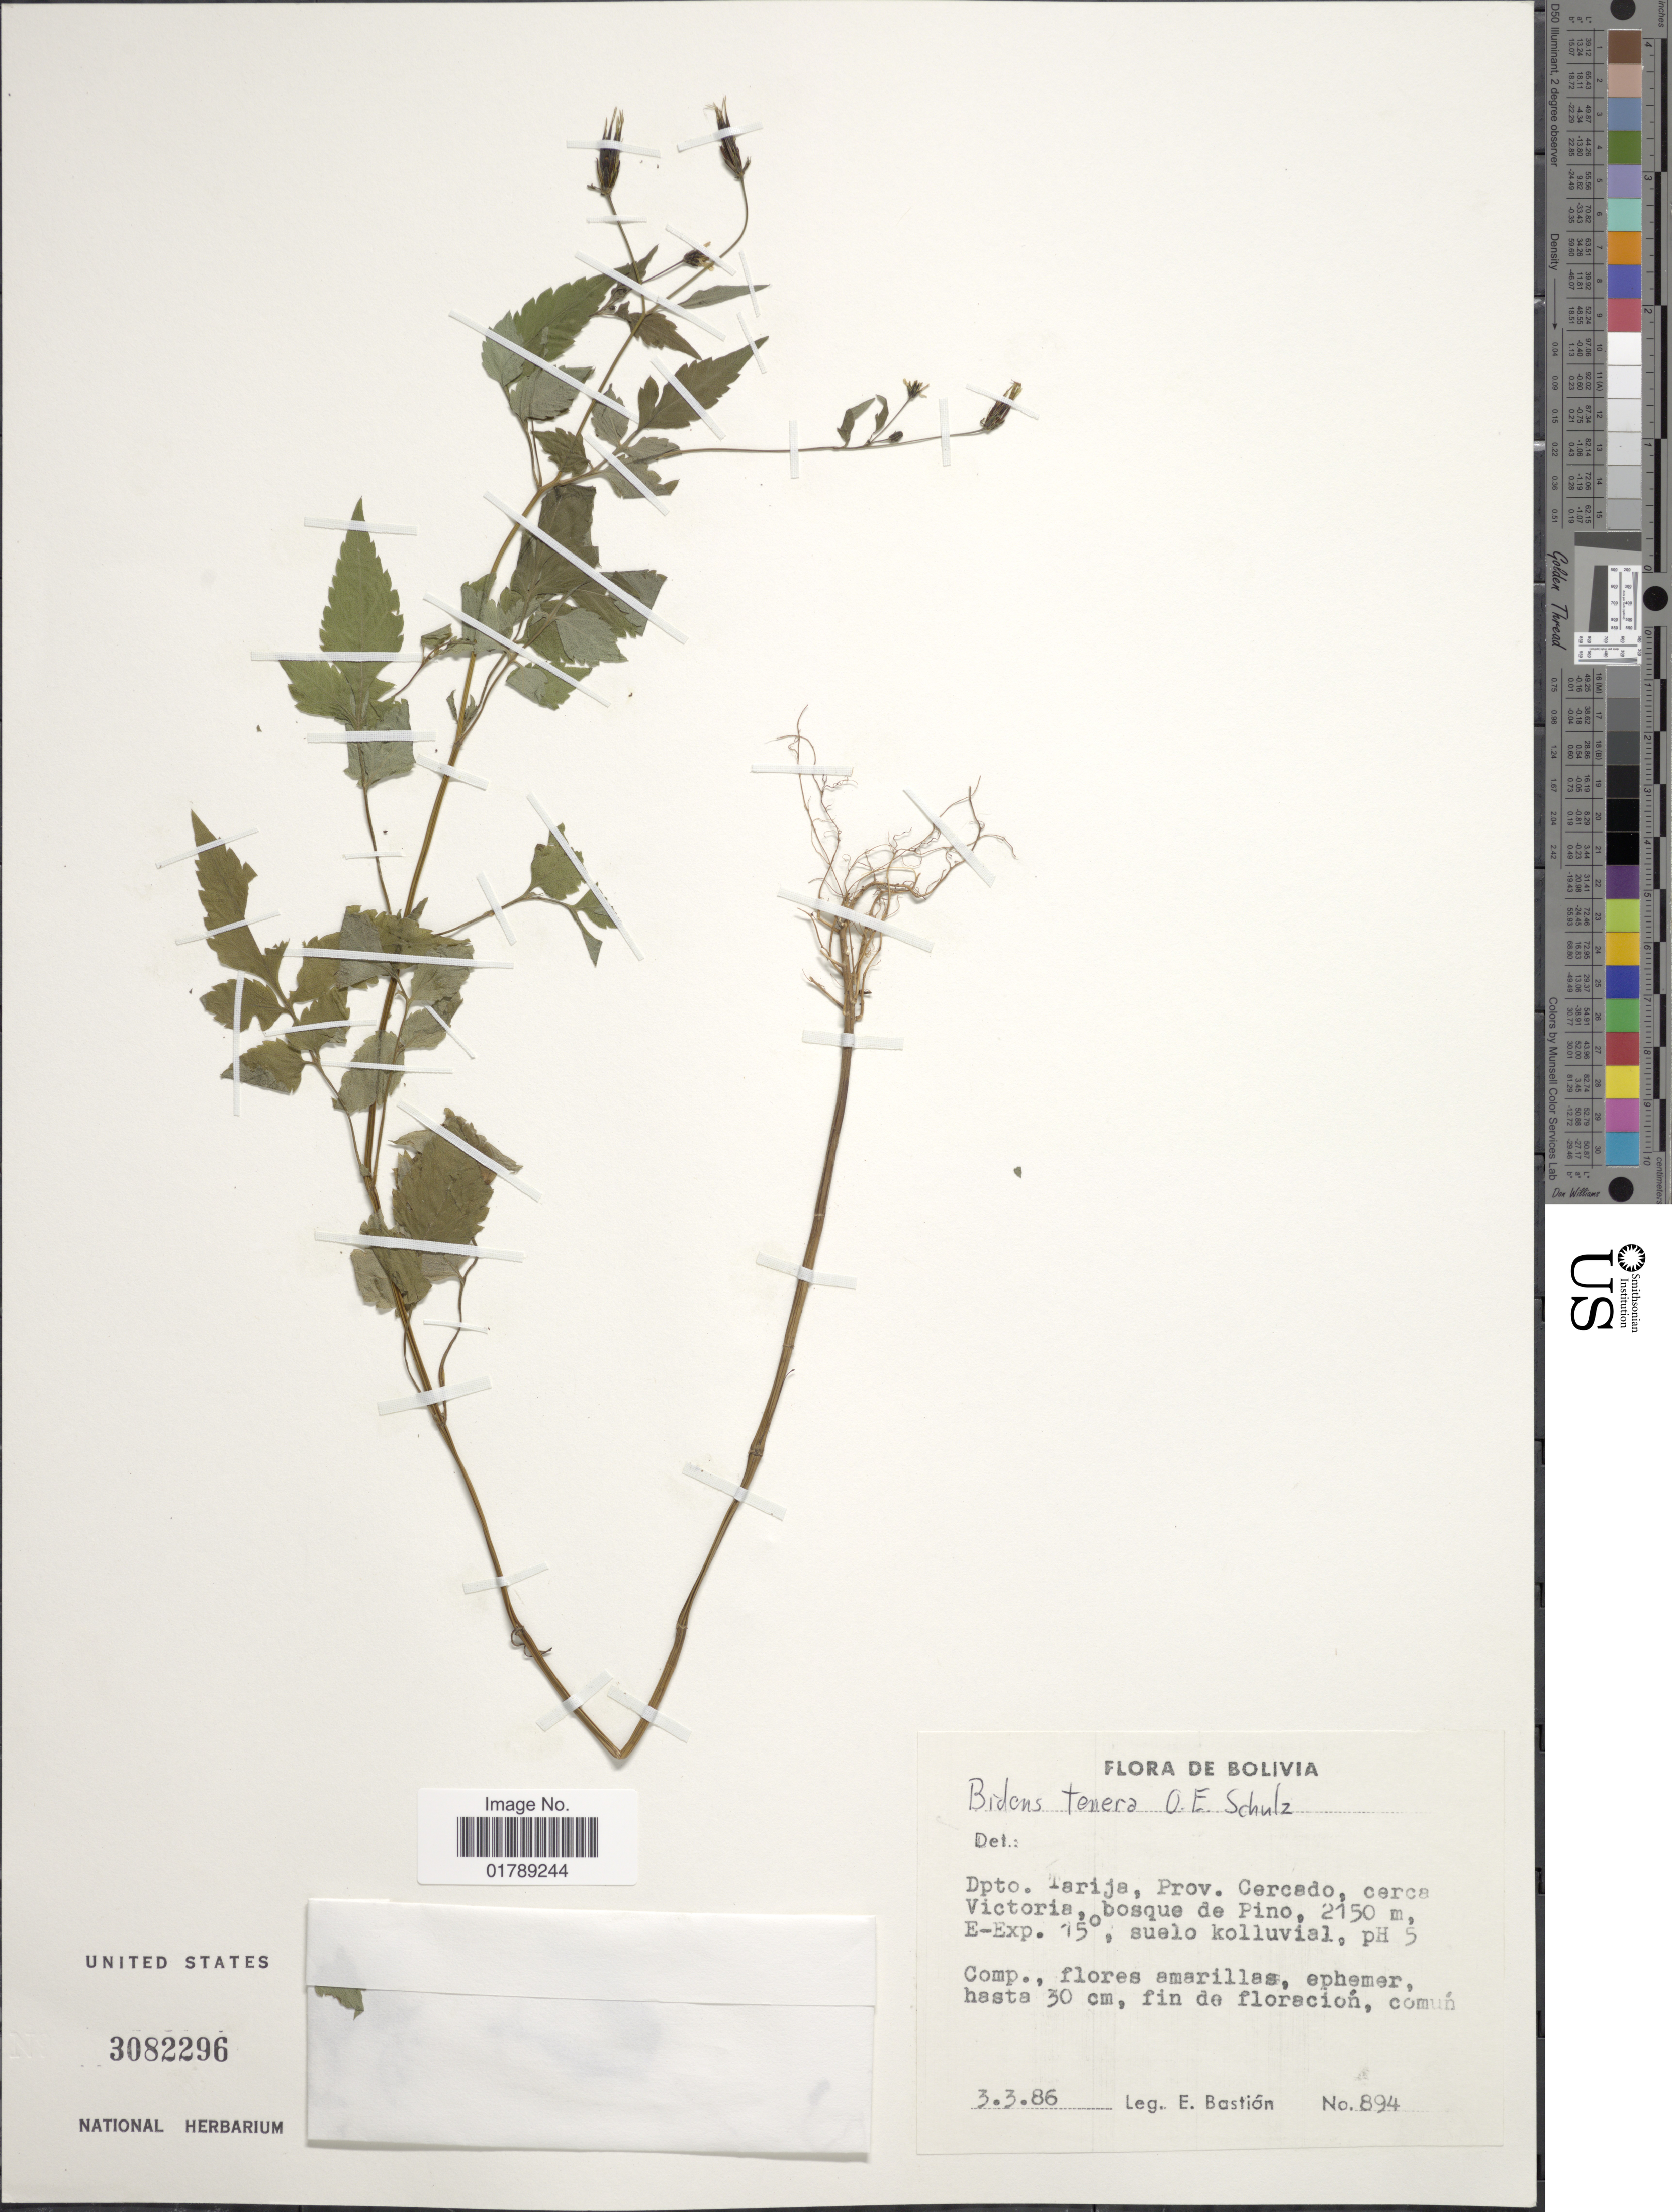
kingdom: Plantae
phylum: Tracheophyta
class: Magnoliopsida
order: Asterales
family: Asteraceae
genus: Bidens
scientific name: Bidens tenera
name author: O.E. Schulz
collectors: E. Bastion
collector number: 894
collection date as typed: Transcribed d/m/y: 3/3/86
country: Bolivia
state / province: Tarija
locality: Prov. Cercado, cerca Victoria, bosque de Pino, E-Exp. 15°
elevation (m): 2150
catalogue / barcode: US 3082296